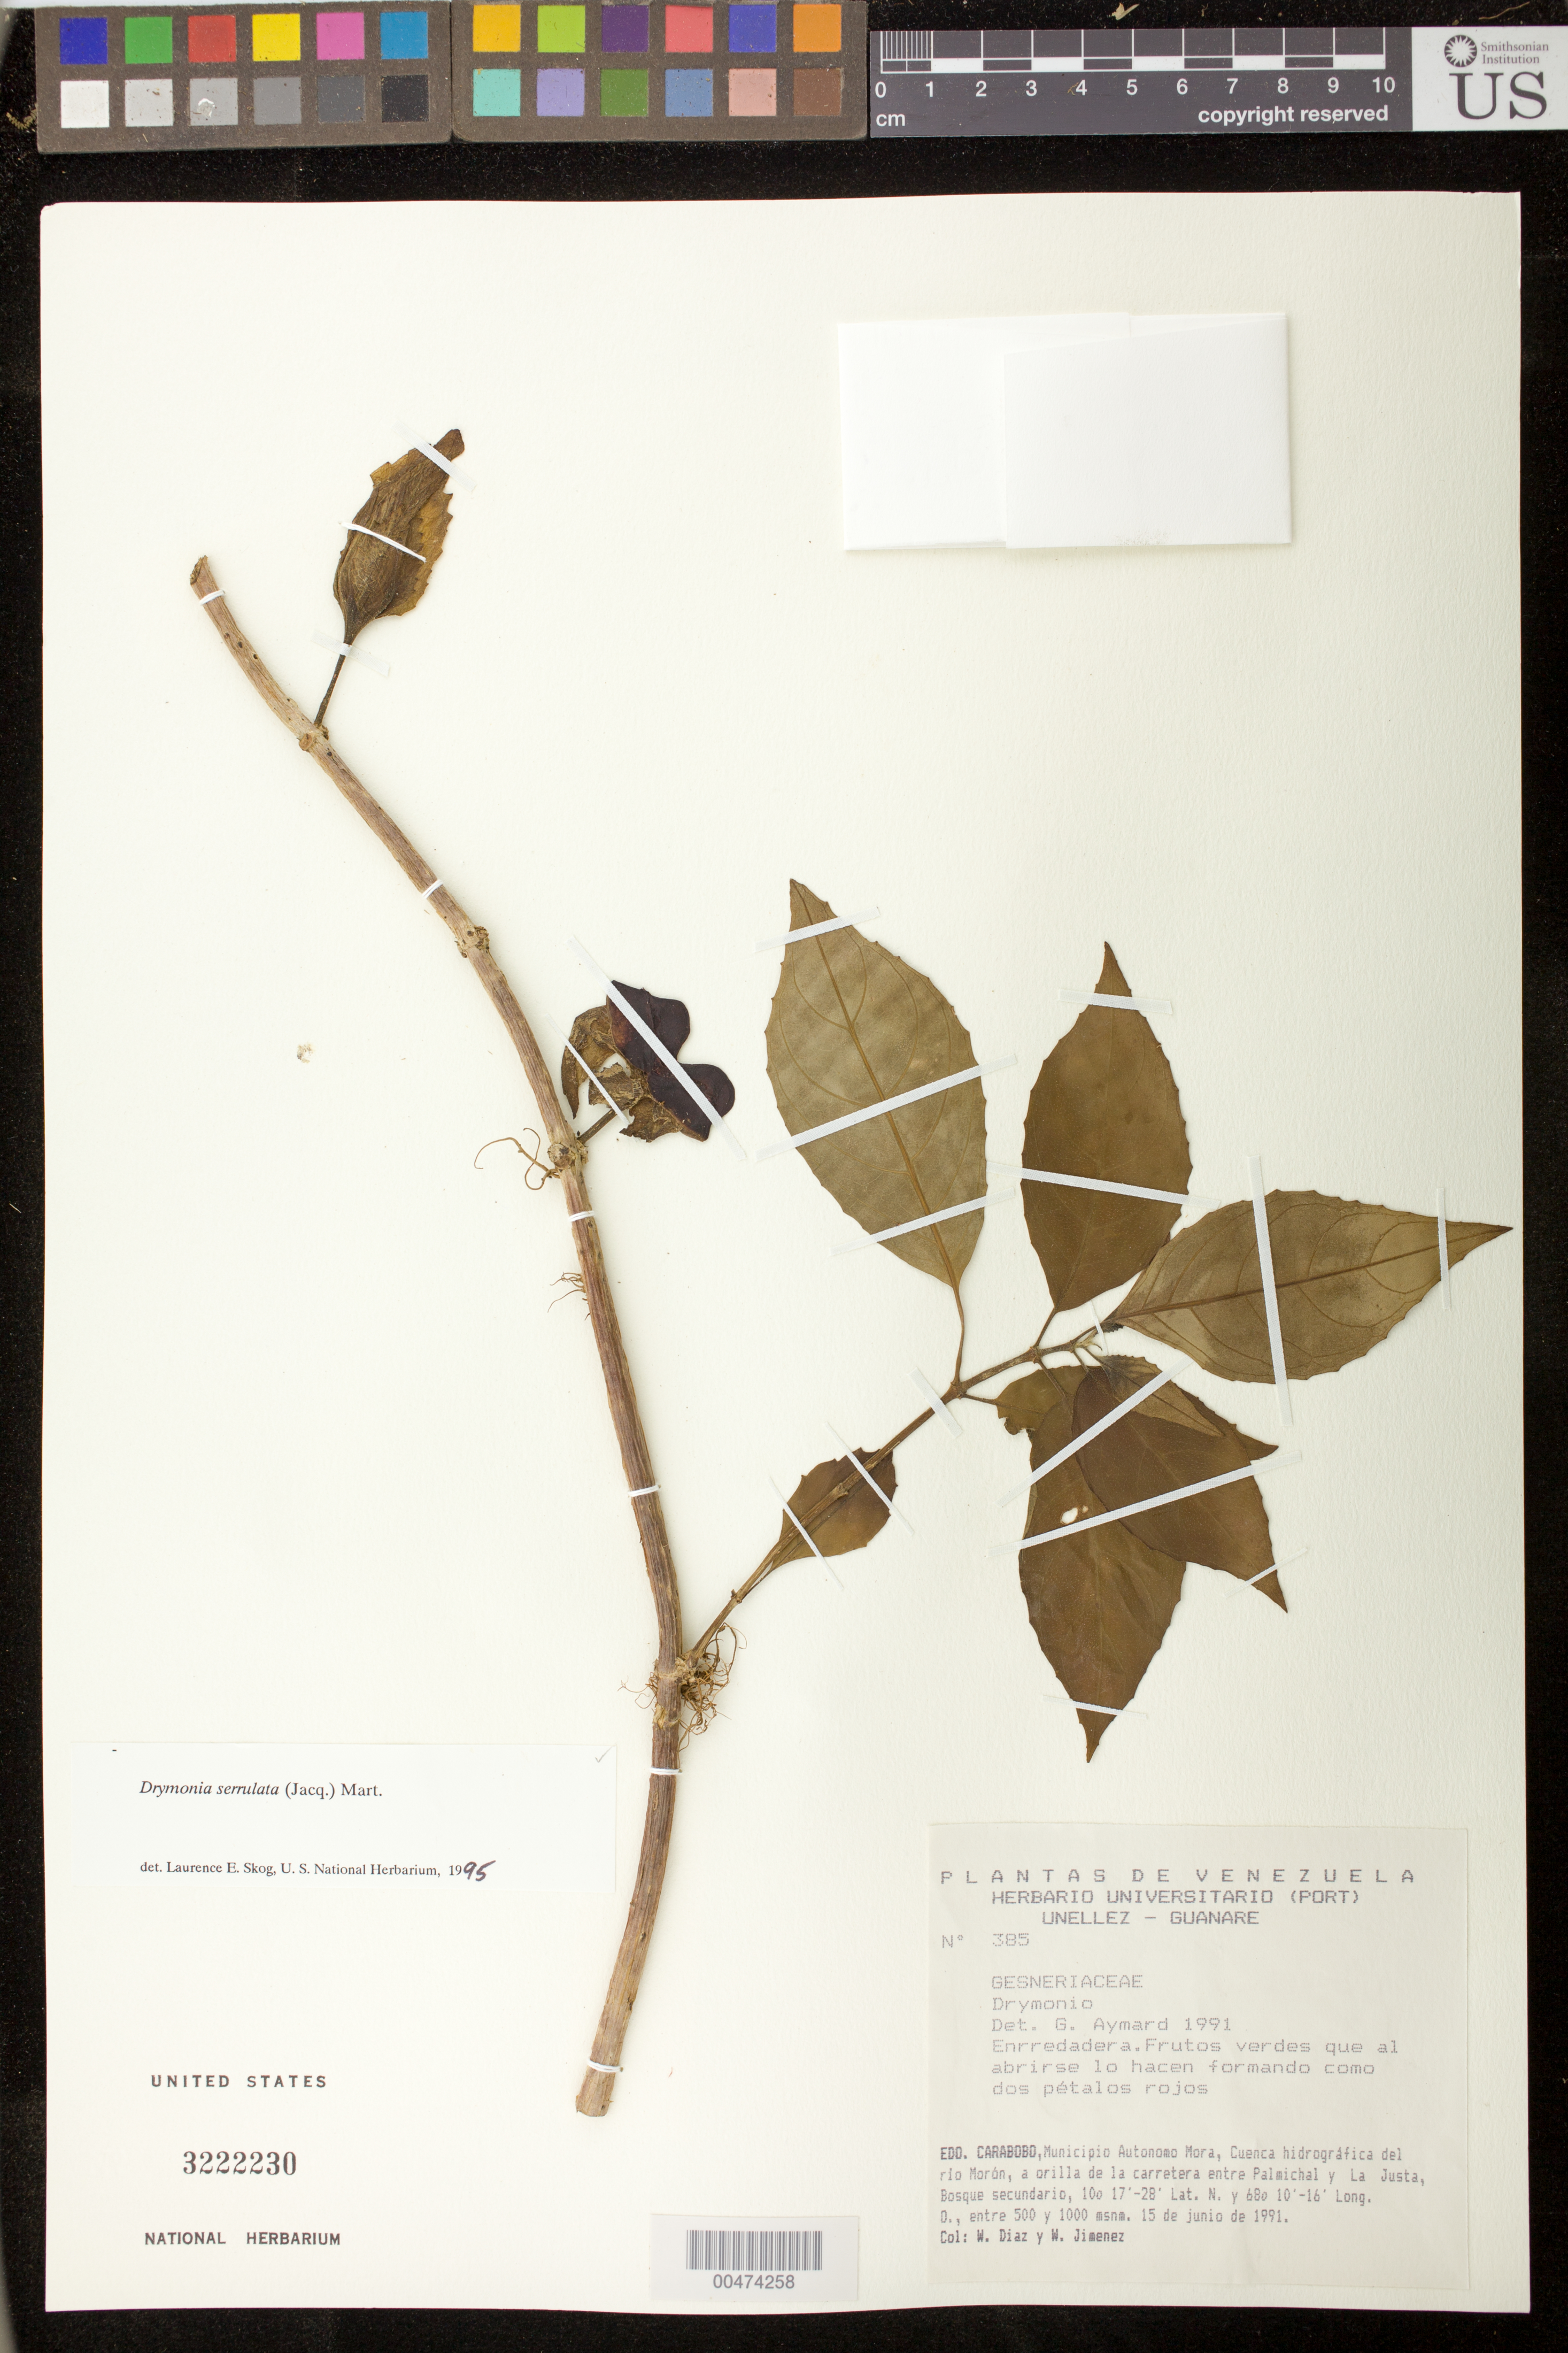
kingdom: Plantae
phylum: Tracheophyta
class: Magnoliopsida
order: Lamiales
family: Gesneriaceae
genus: Drymonia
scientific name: Drymonia serrulata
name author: (Jacq.) Mart.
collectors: W. Díaz P. & W. Jimenez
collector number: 385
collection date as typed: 15 Jun 1991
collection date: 1991-06-15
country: Venezuela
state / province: Carabobo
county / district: Juan José Mora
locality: Autonomo Mora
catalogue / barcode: US 3222230